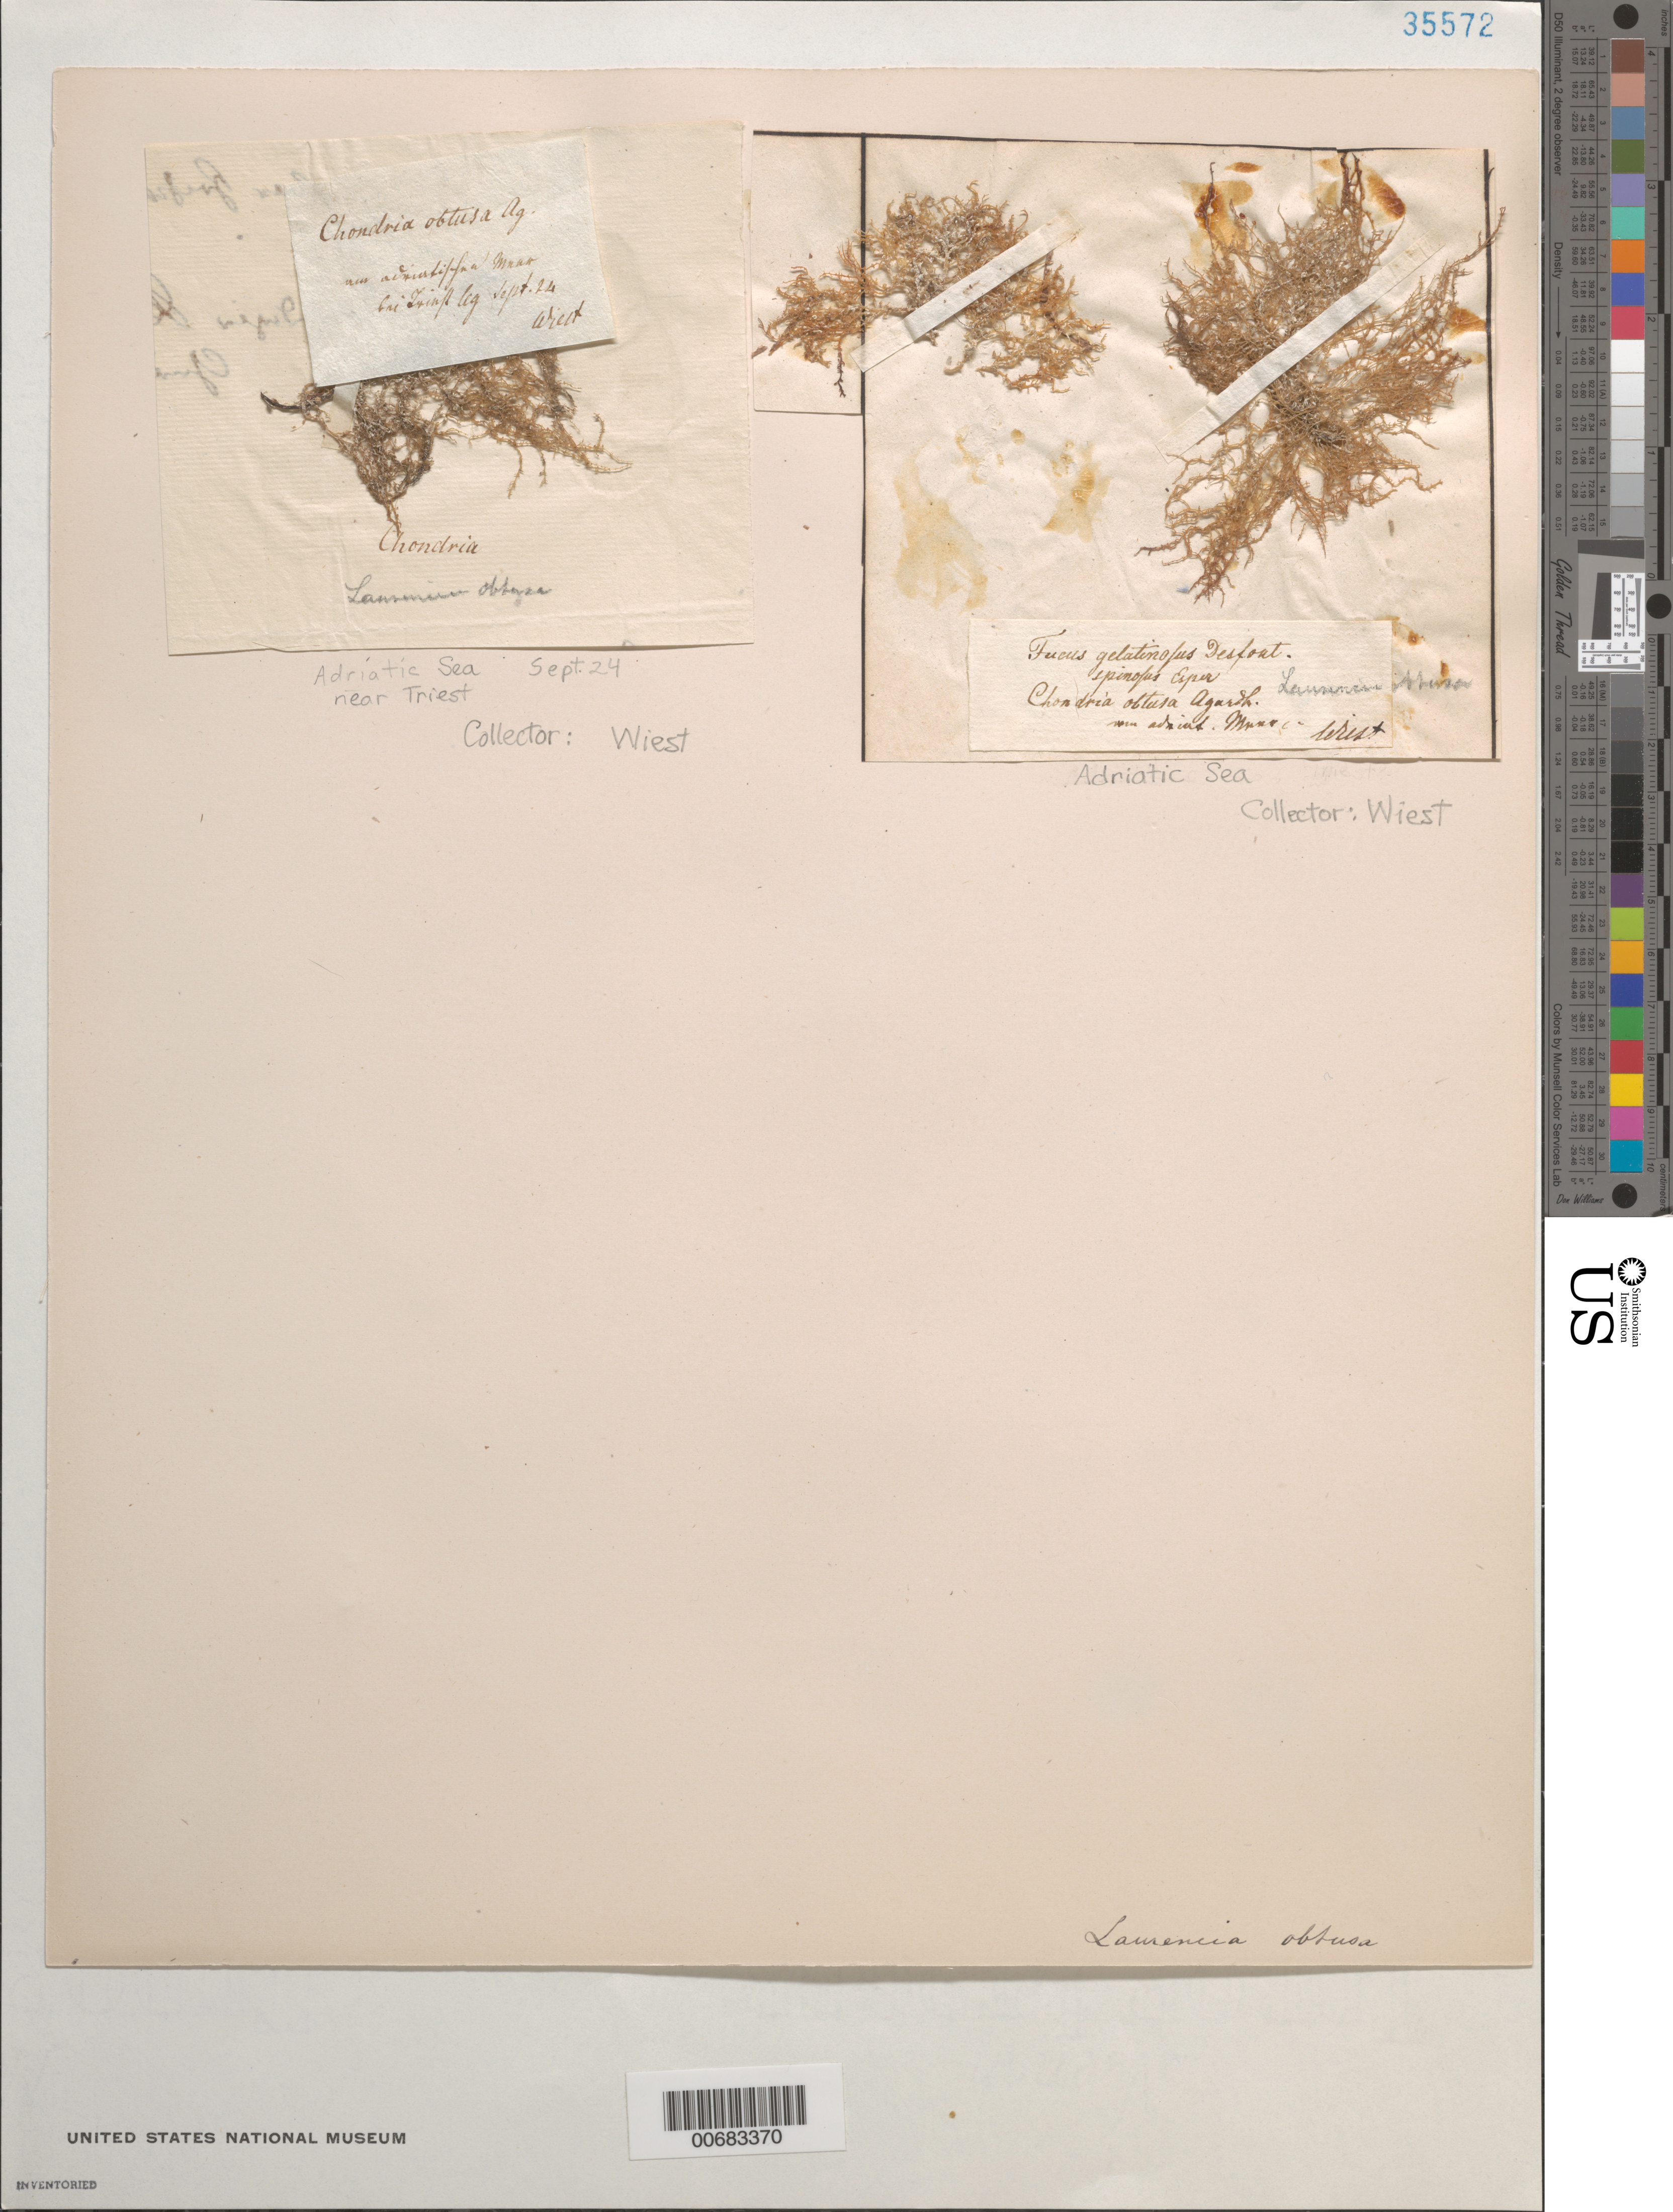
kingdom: Plantae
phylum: Rhodophyta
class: Florideophyceae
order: Ceramiales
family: Rhodomelaceae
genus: Laurencia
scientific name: Laurencia obtusa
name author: (Huds.) J.V.Lamouroux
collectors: -. Wiest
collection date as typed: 24 Sep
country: Italy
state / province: Friuli-Venezia Giulia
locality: Adriatic Sea near Trieste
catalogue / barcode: US 35572